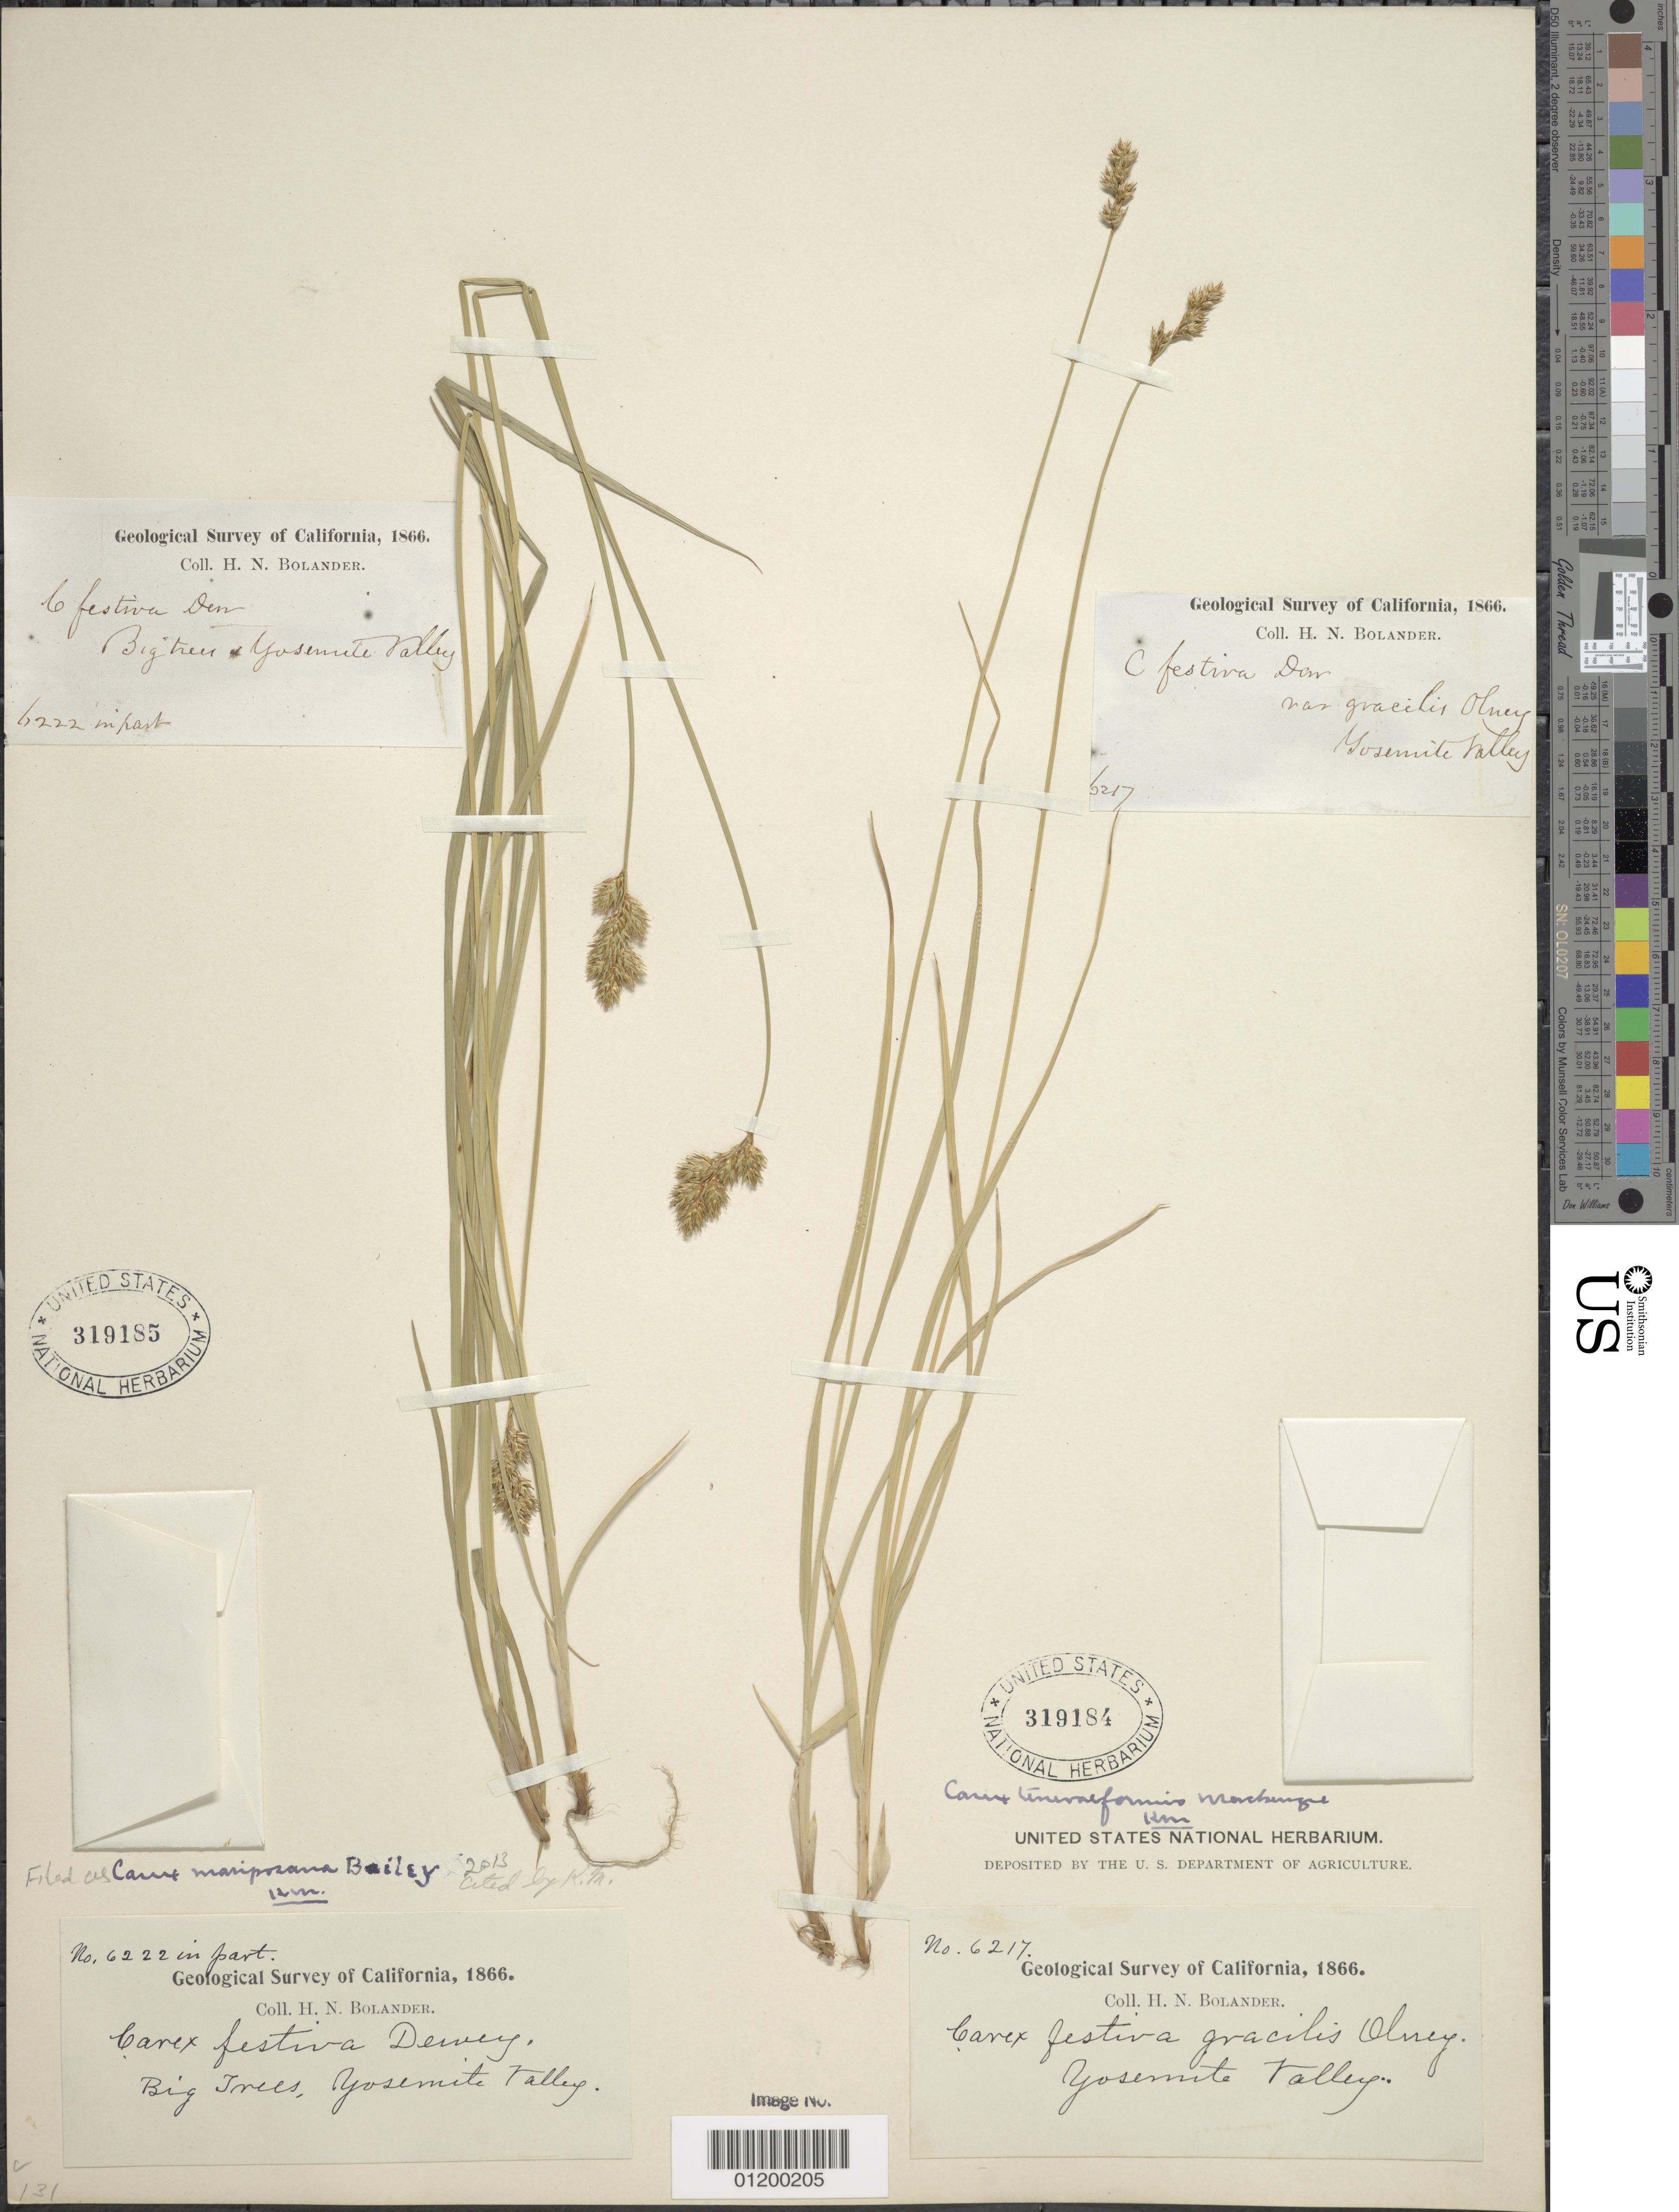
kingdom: Plantae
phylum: Tracheophyta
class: Liliopsida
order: Poales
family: Cyperaceae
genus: Carex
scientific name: Carex subfusca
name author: W. Boott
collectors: H. Bolander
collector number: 6217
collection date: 1866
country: United States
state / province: California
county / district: Mariposa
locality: Yosemite Valley.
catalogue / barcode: US 319184